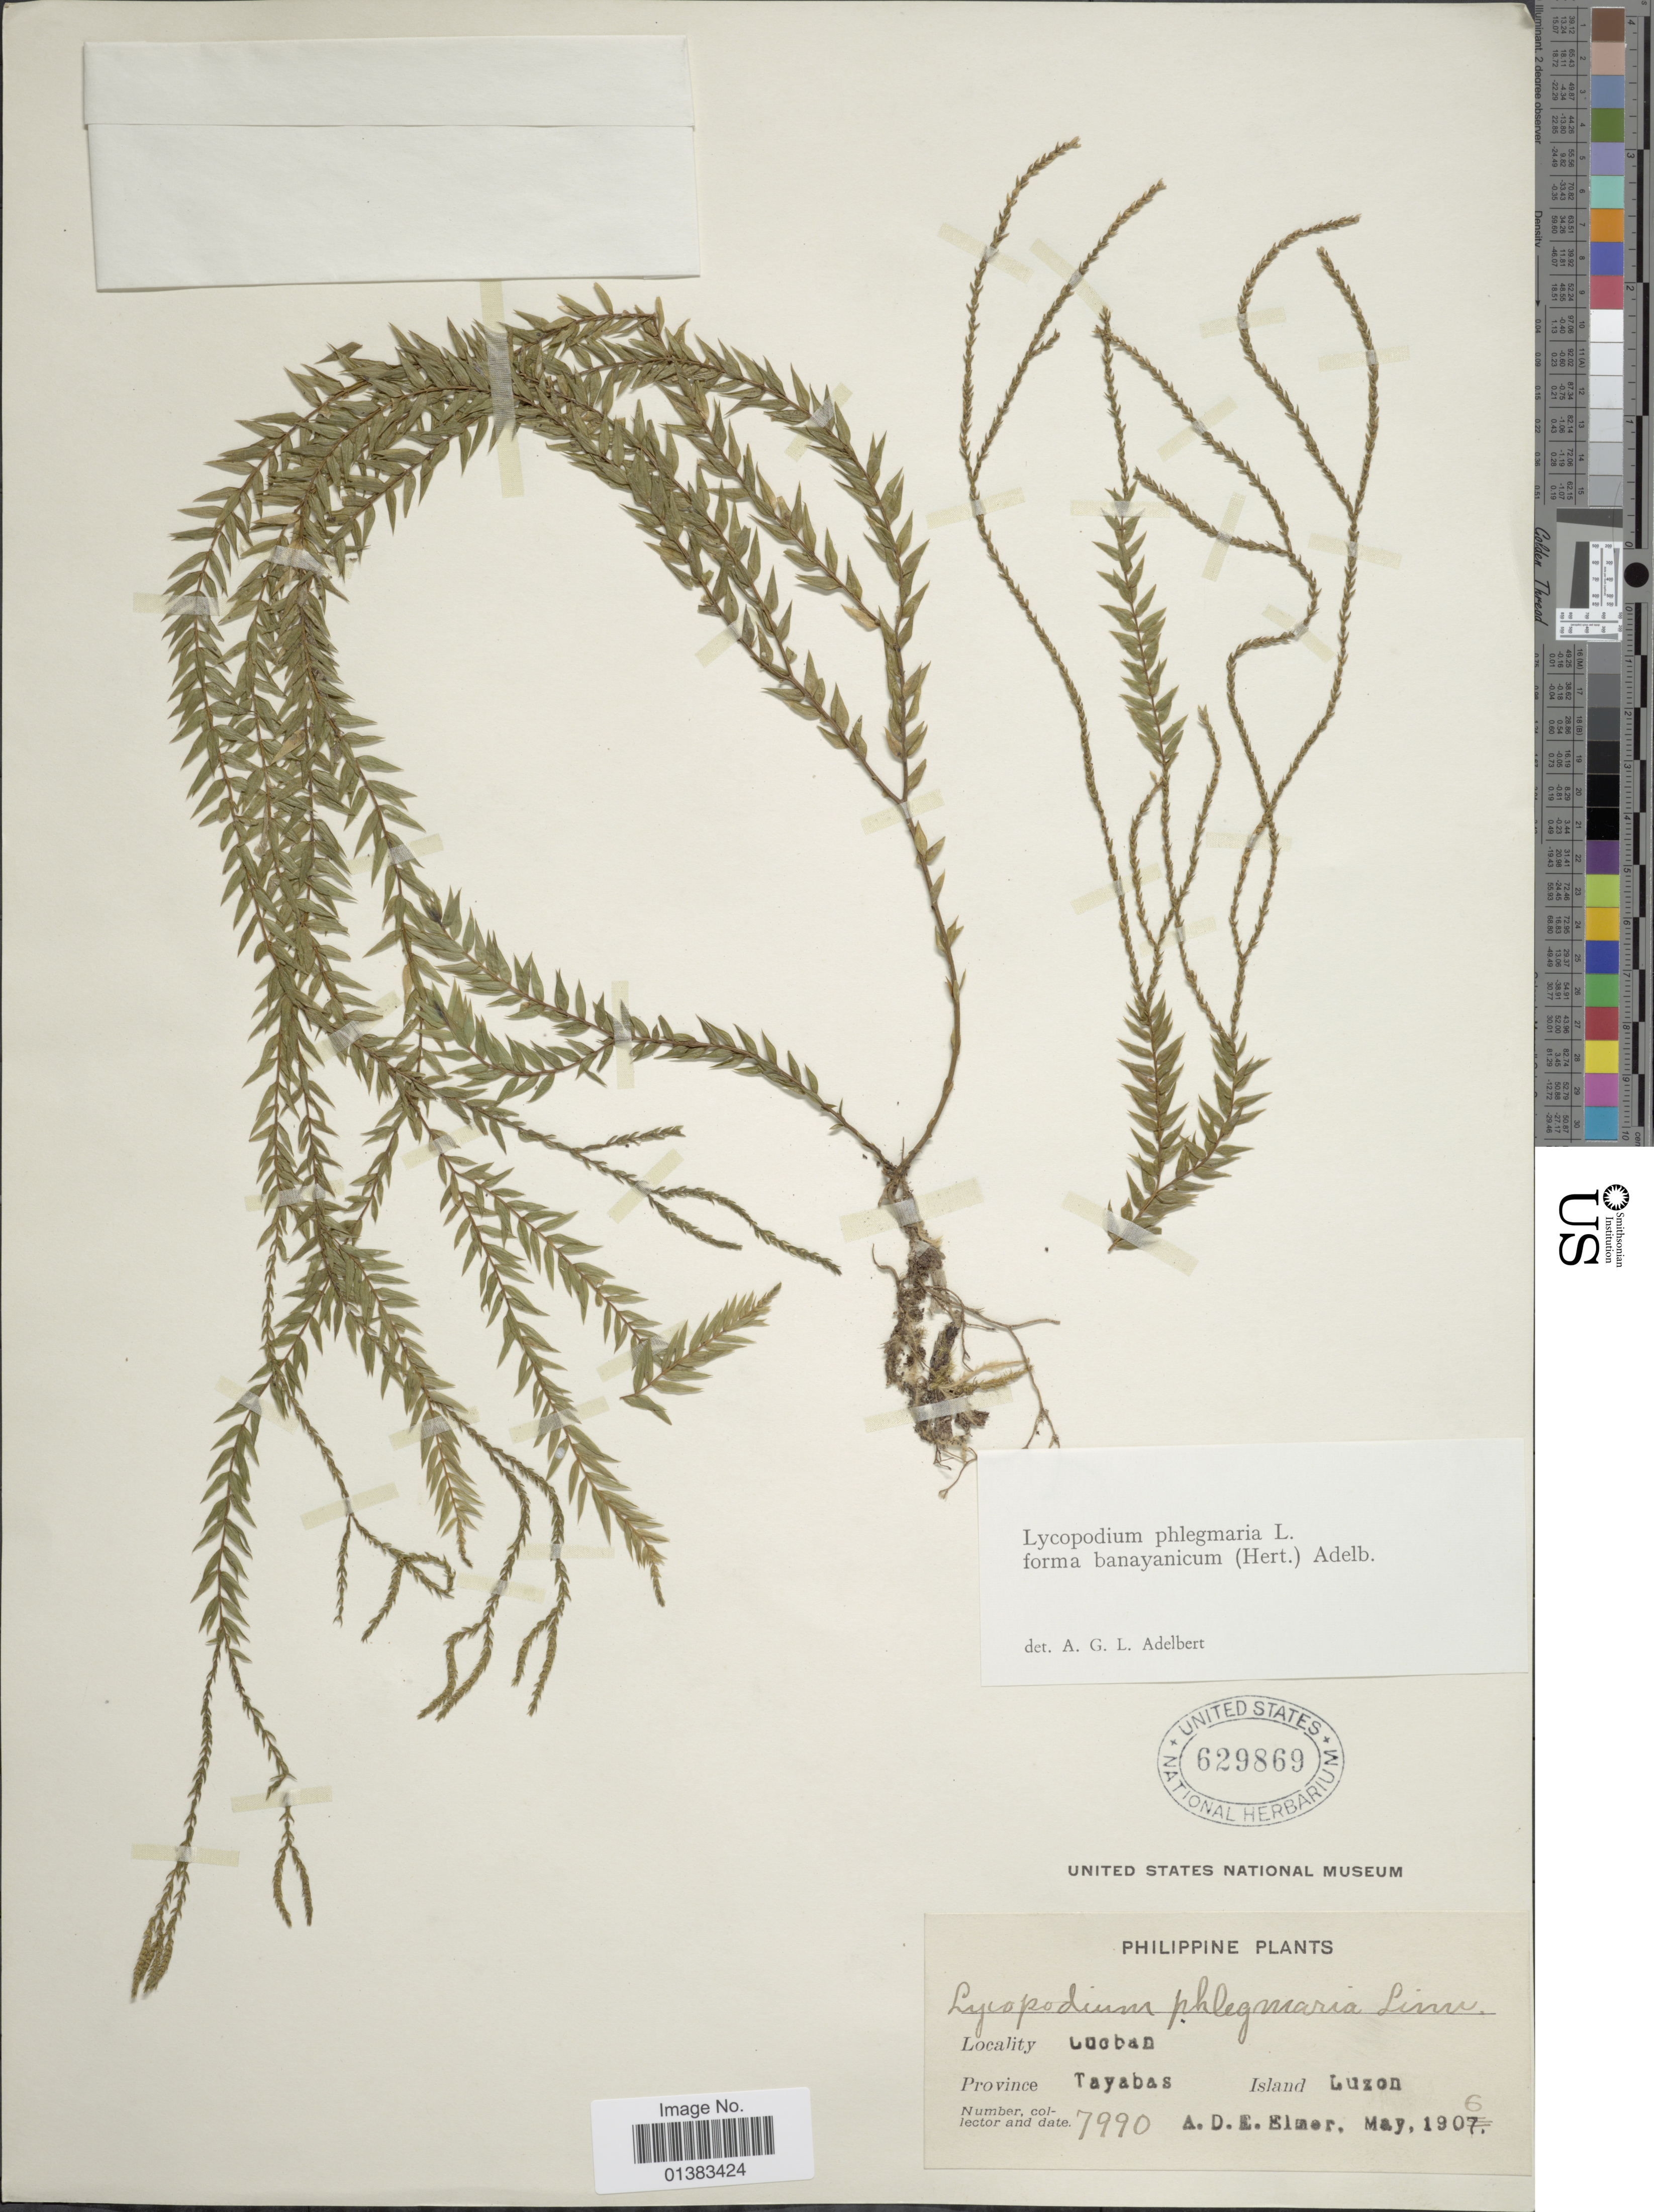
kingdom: Plantae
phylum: Tracheophyta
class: Lycopodiopsida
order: Lycopodiales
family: Lycopodiaceae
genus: Phlegmariurus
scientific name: Phlegmariurus banayanicus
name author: (Herter) A. R. Field & Bostock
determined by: Field, A. R.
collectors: A. D. E. Elmer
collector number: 7990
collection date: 1906-05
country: Philippines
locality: Lucban, Province Tayabas, Island Luzon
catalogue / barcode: US 629869